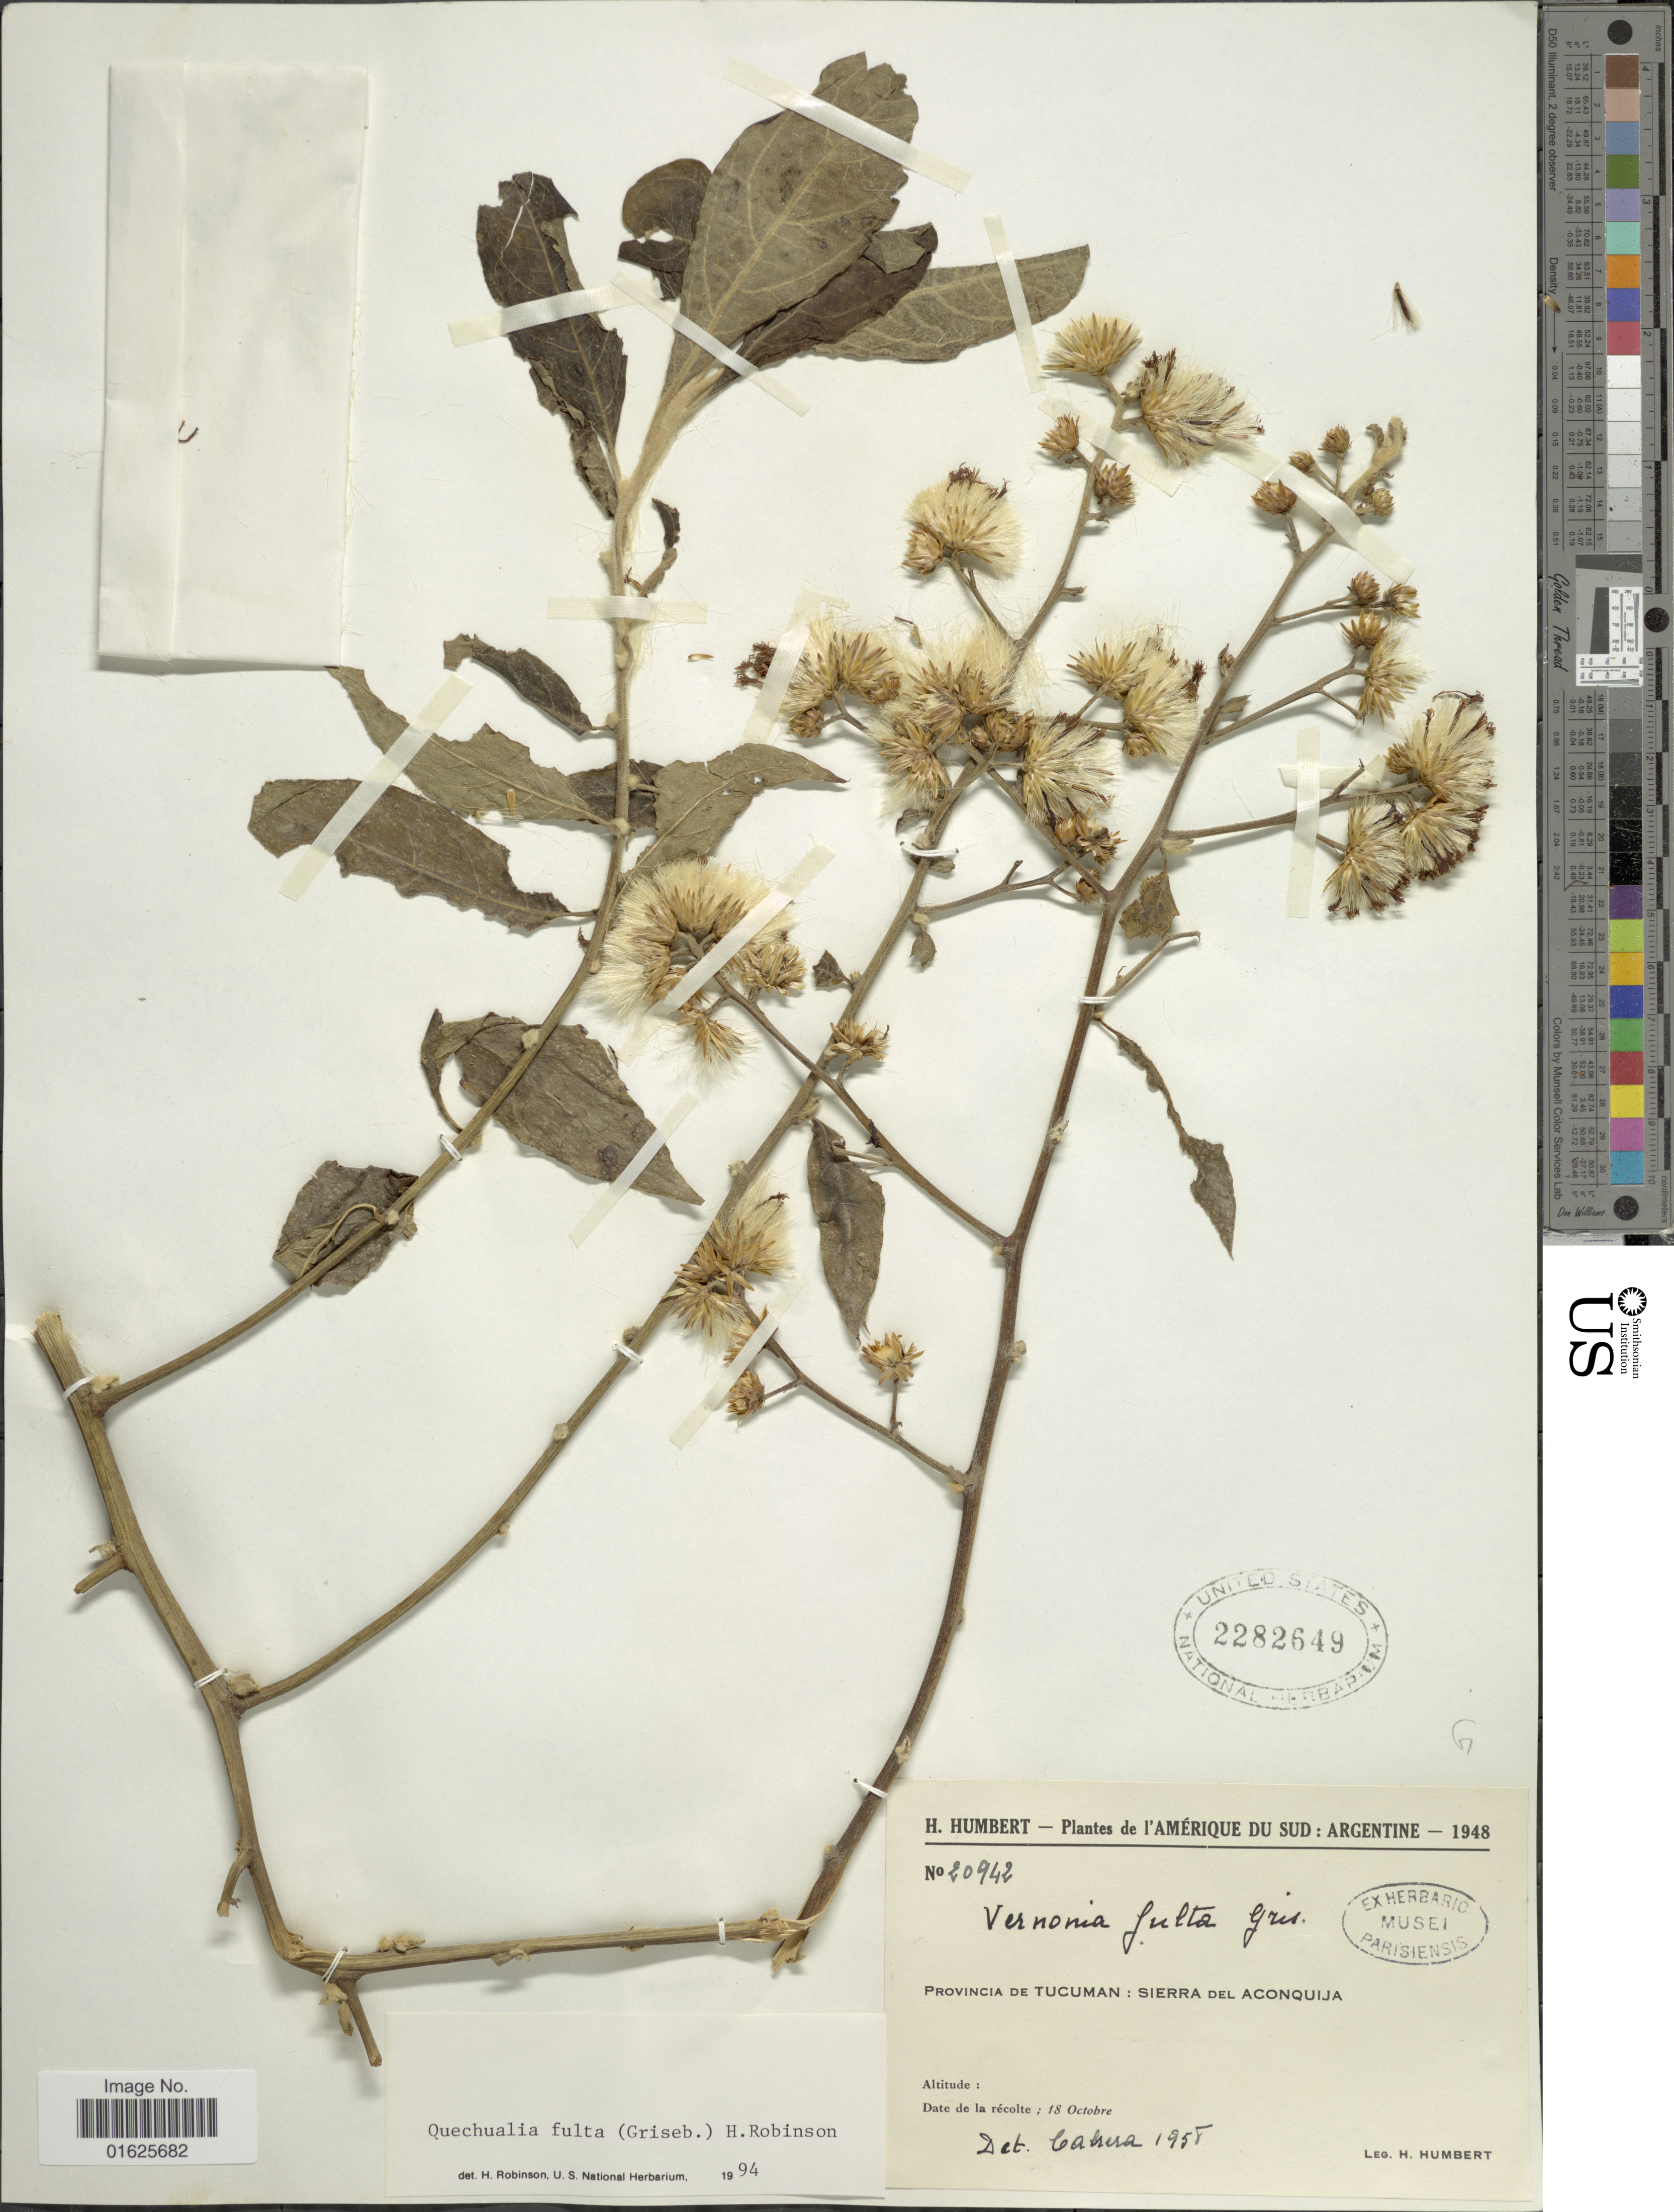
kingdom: Plantae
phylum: Tracheophyta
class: Magnoliopsida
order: Asterales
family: Asteraceae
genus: Quechualia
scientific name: Quechualia fulta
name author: (Griseb.) H. Rob.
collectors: H. Humbert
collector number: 20942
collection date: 1948-10-18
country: Argentina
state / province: Tucuman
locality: L'Amérique du Sud, Provincia de Tucuman: Sierra del Aconquija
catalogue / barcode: US 2282649